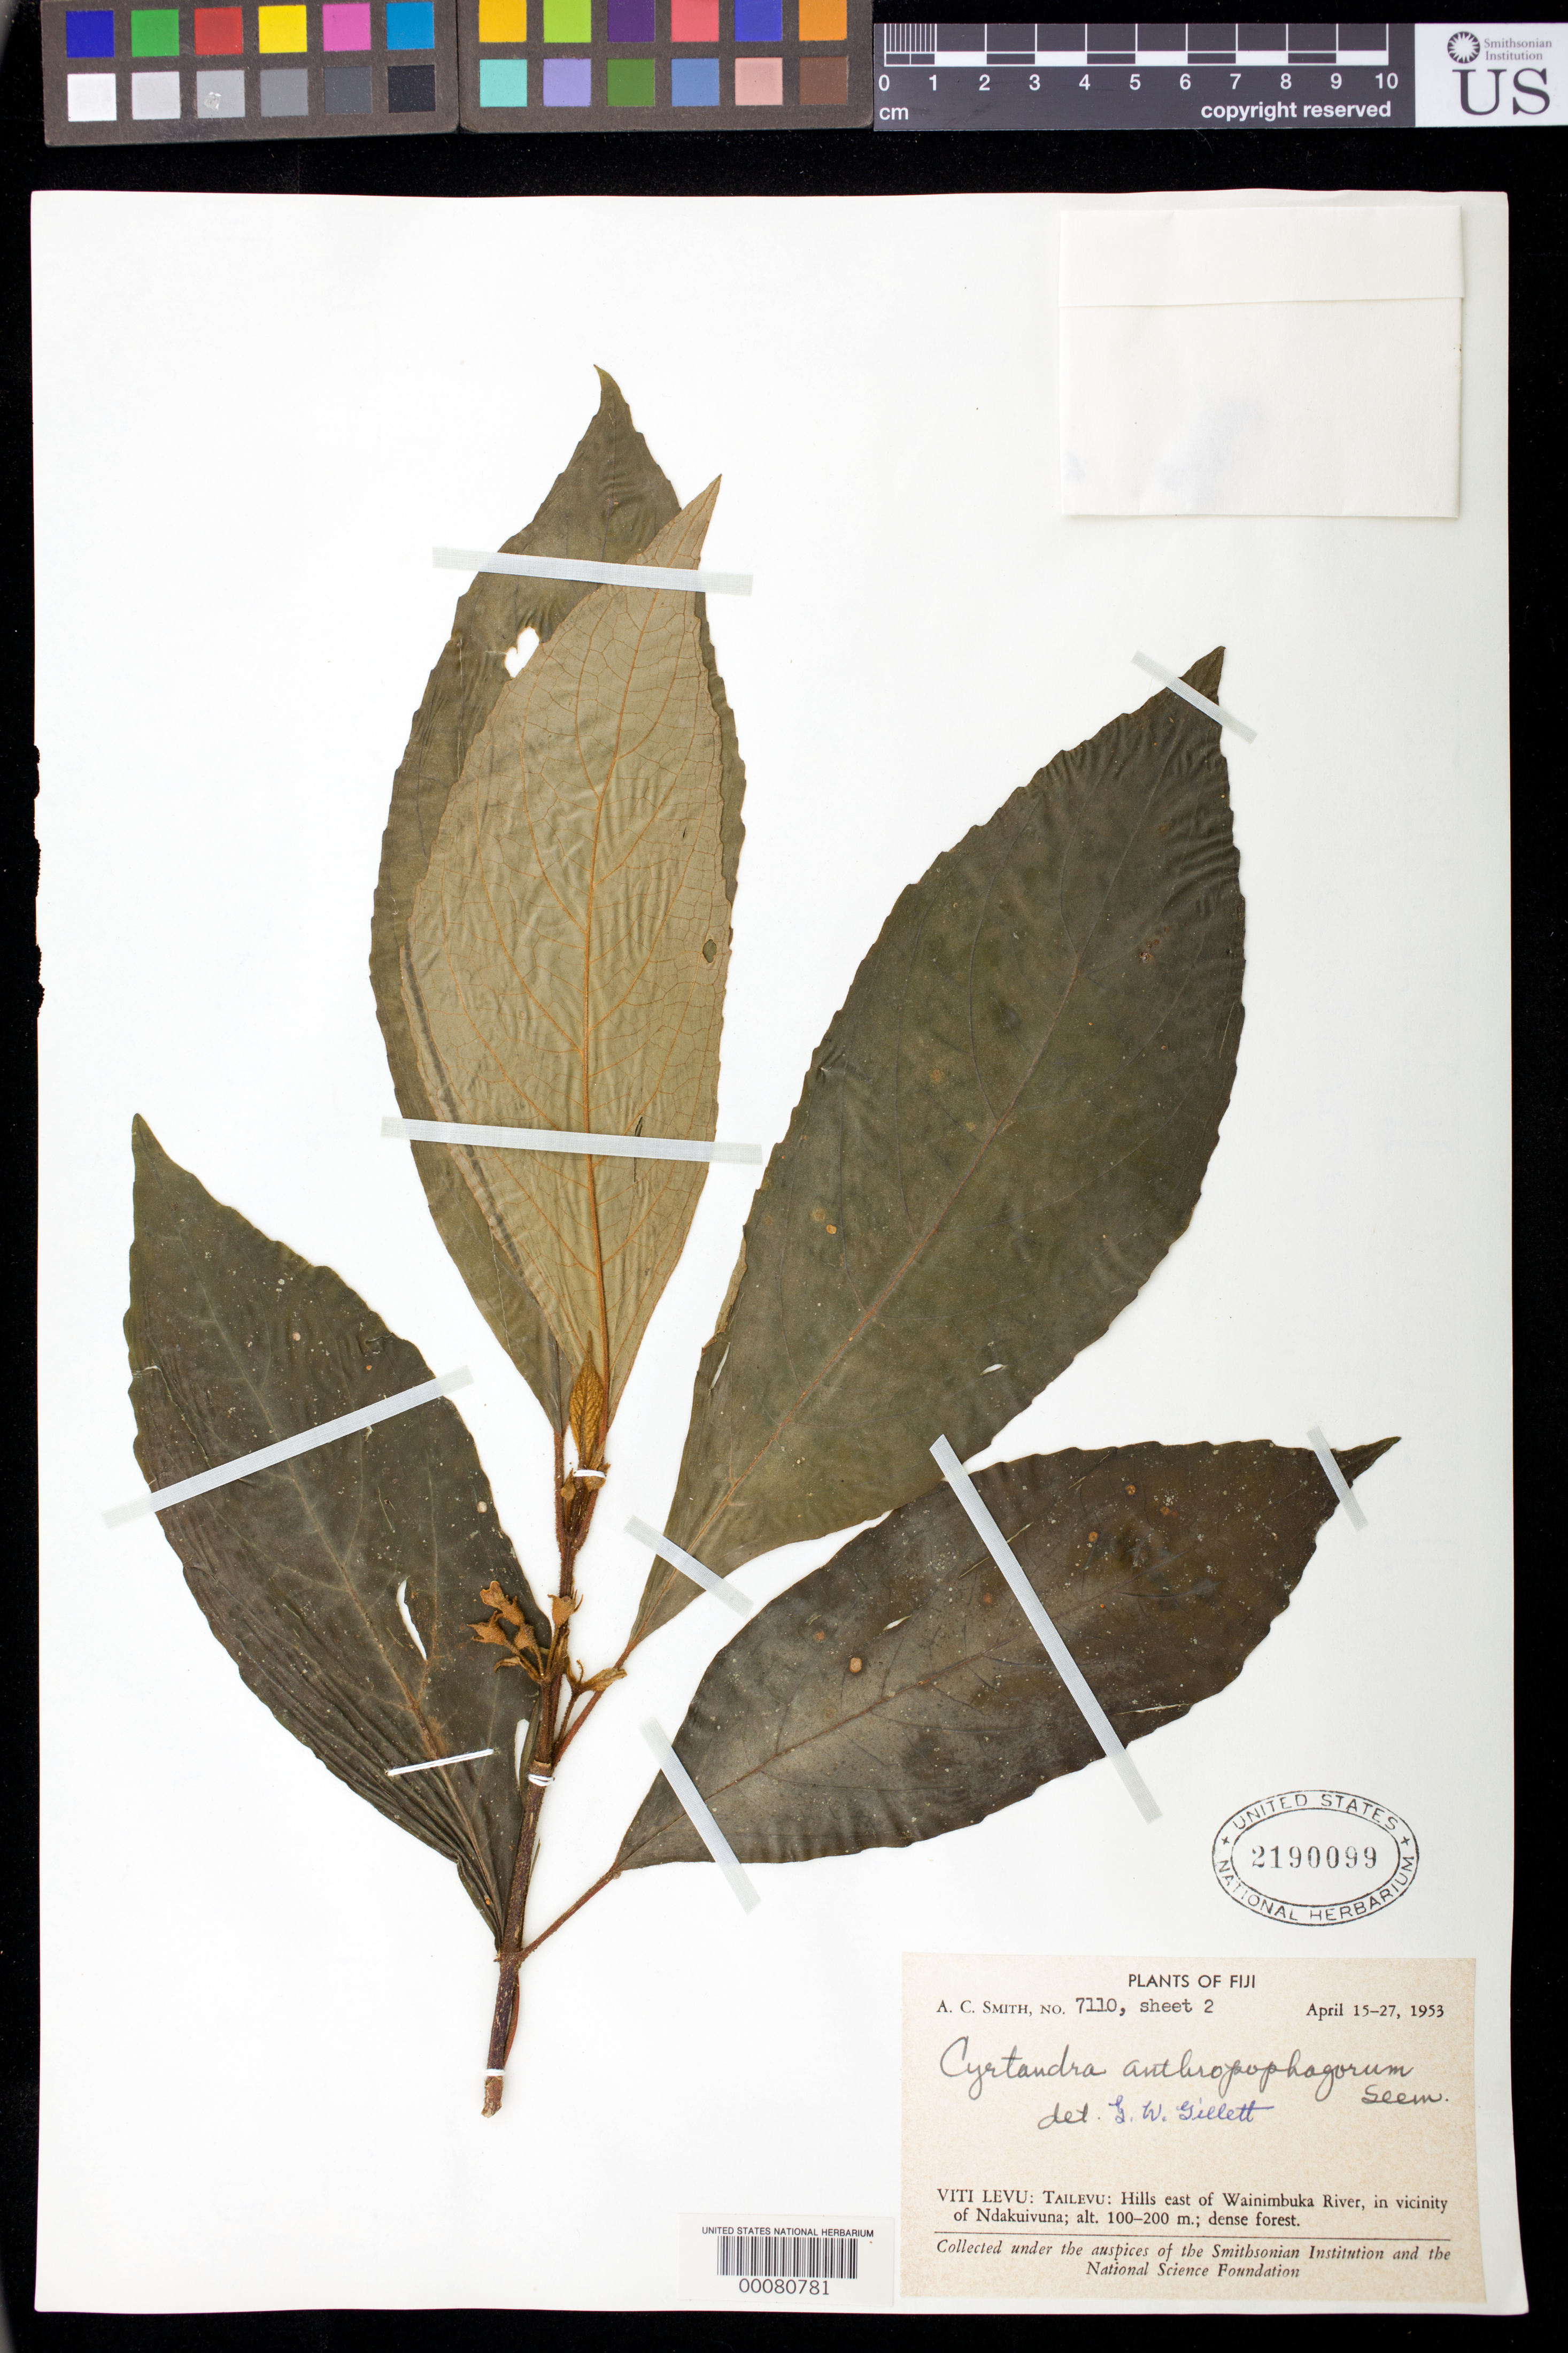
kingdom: Plantae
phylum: Tracheophyta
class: Magnoliopsida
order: Lamiales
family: Gesneriaceae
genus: Cyrtandra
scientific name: Cyrtandra anthropophagorum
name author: Seem. ex A. Gray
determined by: Gillett, G. W.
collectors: A. C. Smith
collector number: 7110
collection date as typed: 15-27 Apr 1953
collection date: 1953-04-15/1953-04-27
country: Fiji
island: Viti Levu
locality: Tailevu, hills e of wainimbuka river, in vicinity of ndakuivuna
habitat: Dense forest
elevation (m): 100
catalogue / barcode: US 2190099